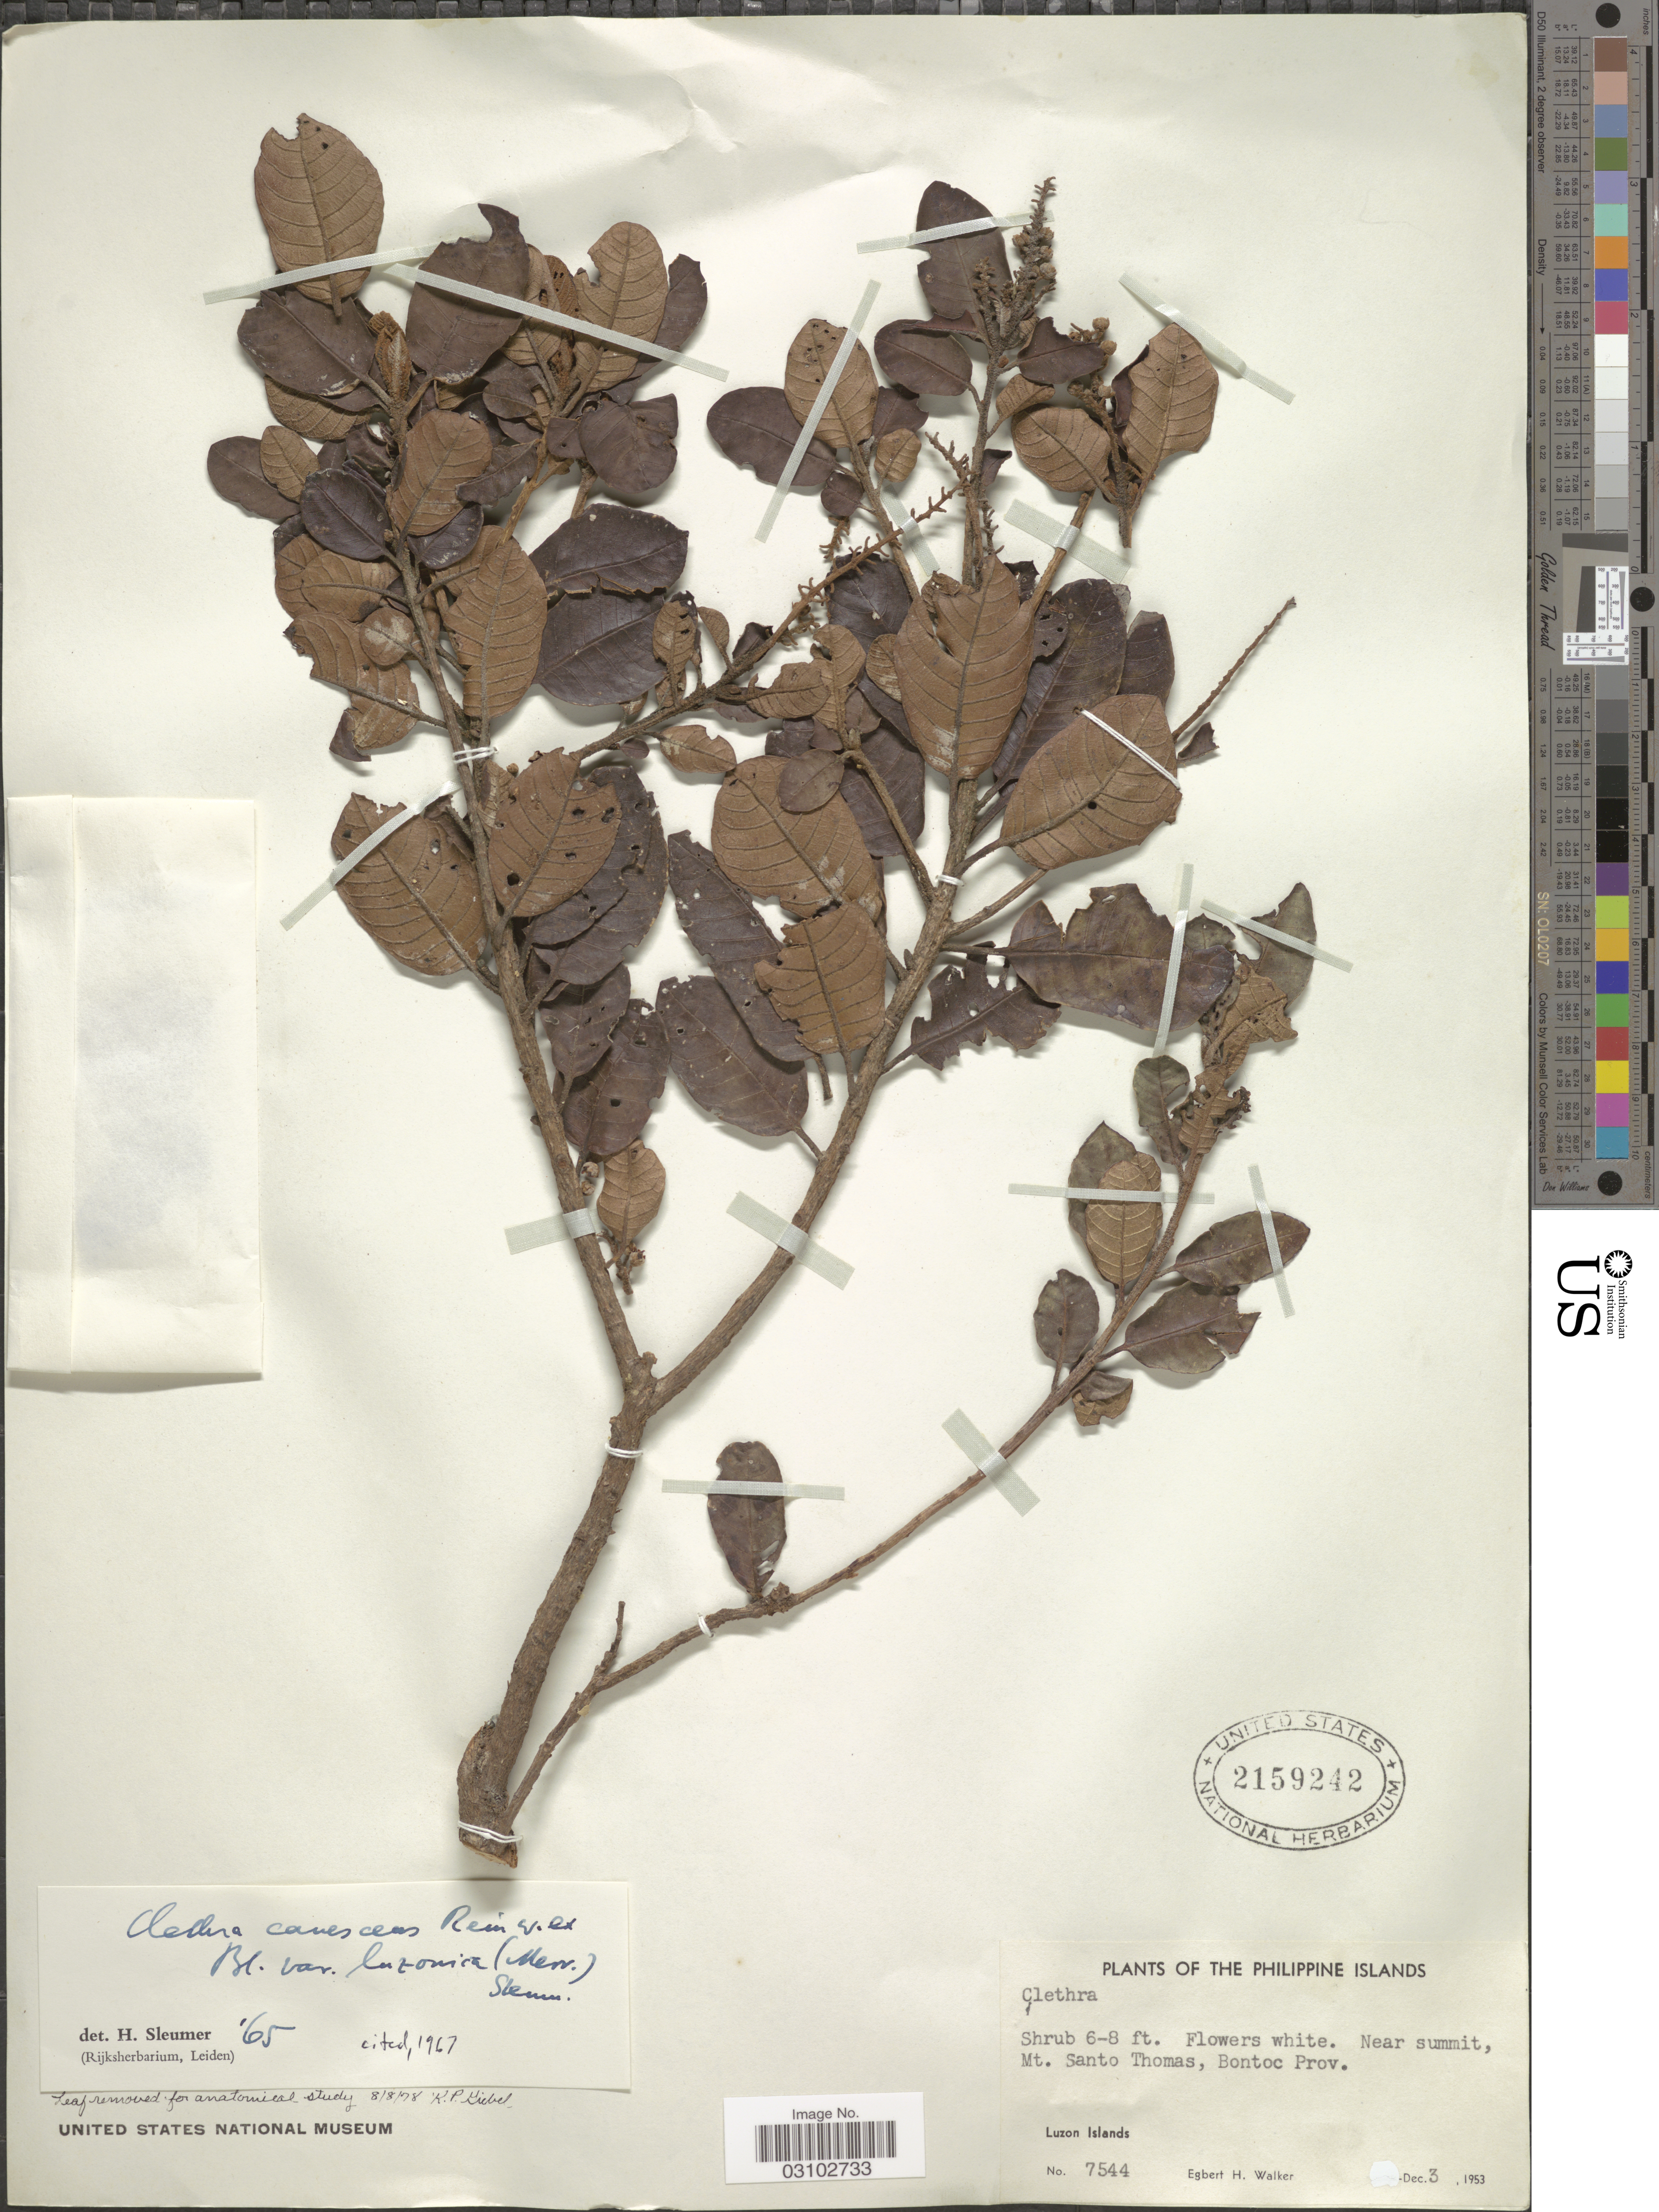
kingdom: Plantae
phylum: Tracheophyta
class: Magnoliopsida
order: Ericales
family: Clethraceae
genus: Clethra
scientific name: Clethra canescens var. luzonica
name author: (Merr.) Sleumer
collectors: E. H. Walker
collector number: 7544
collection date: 1953-12-03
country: Philippines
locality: The Philippine Islands. Near summit, Mt. Santo Thomas, Bontoc Prov. Luzon Province.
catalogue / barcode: US 2159242